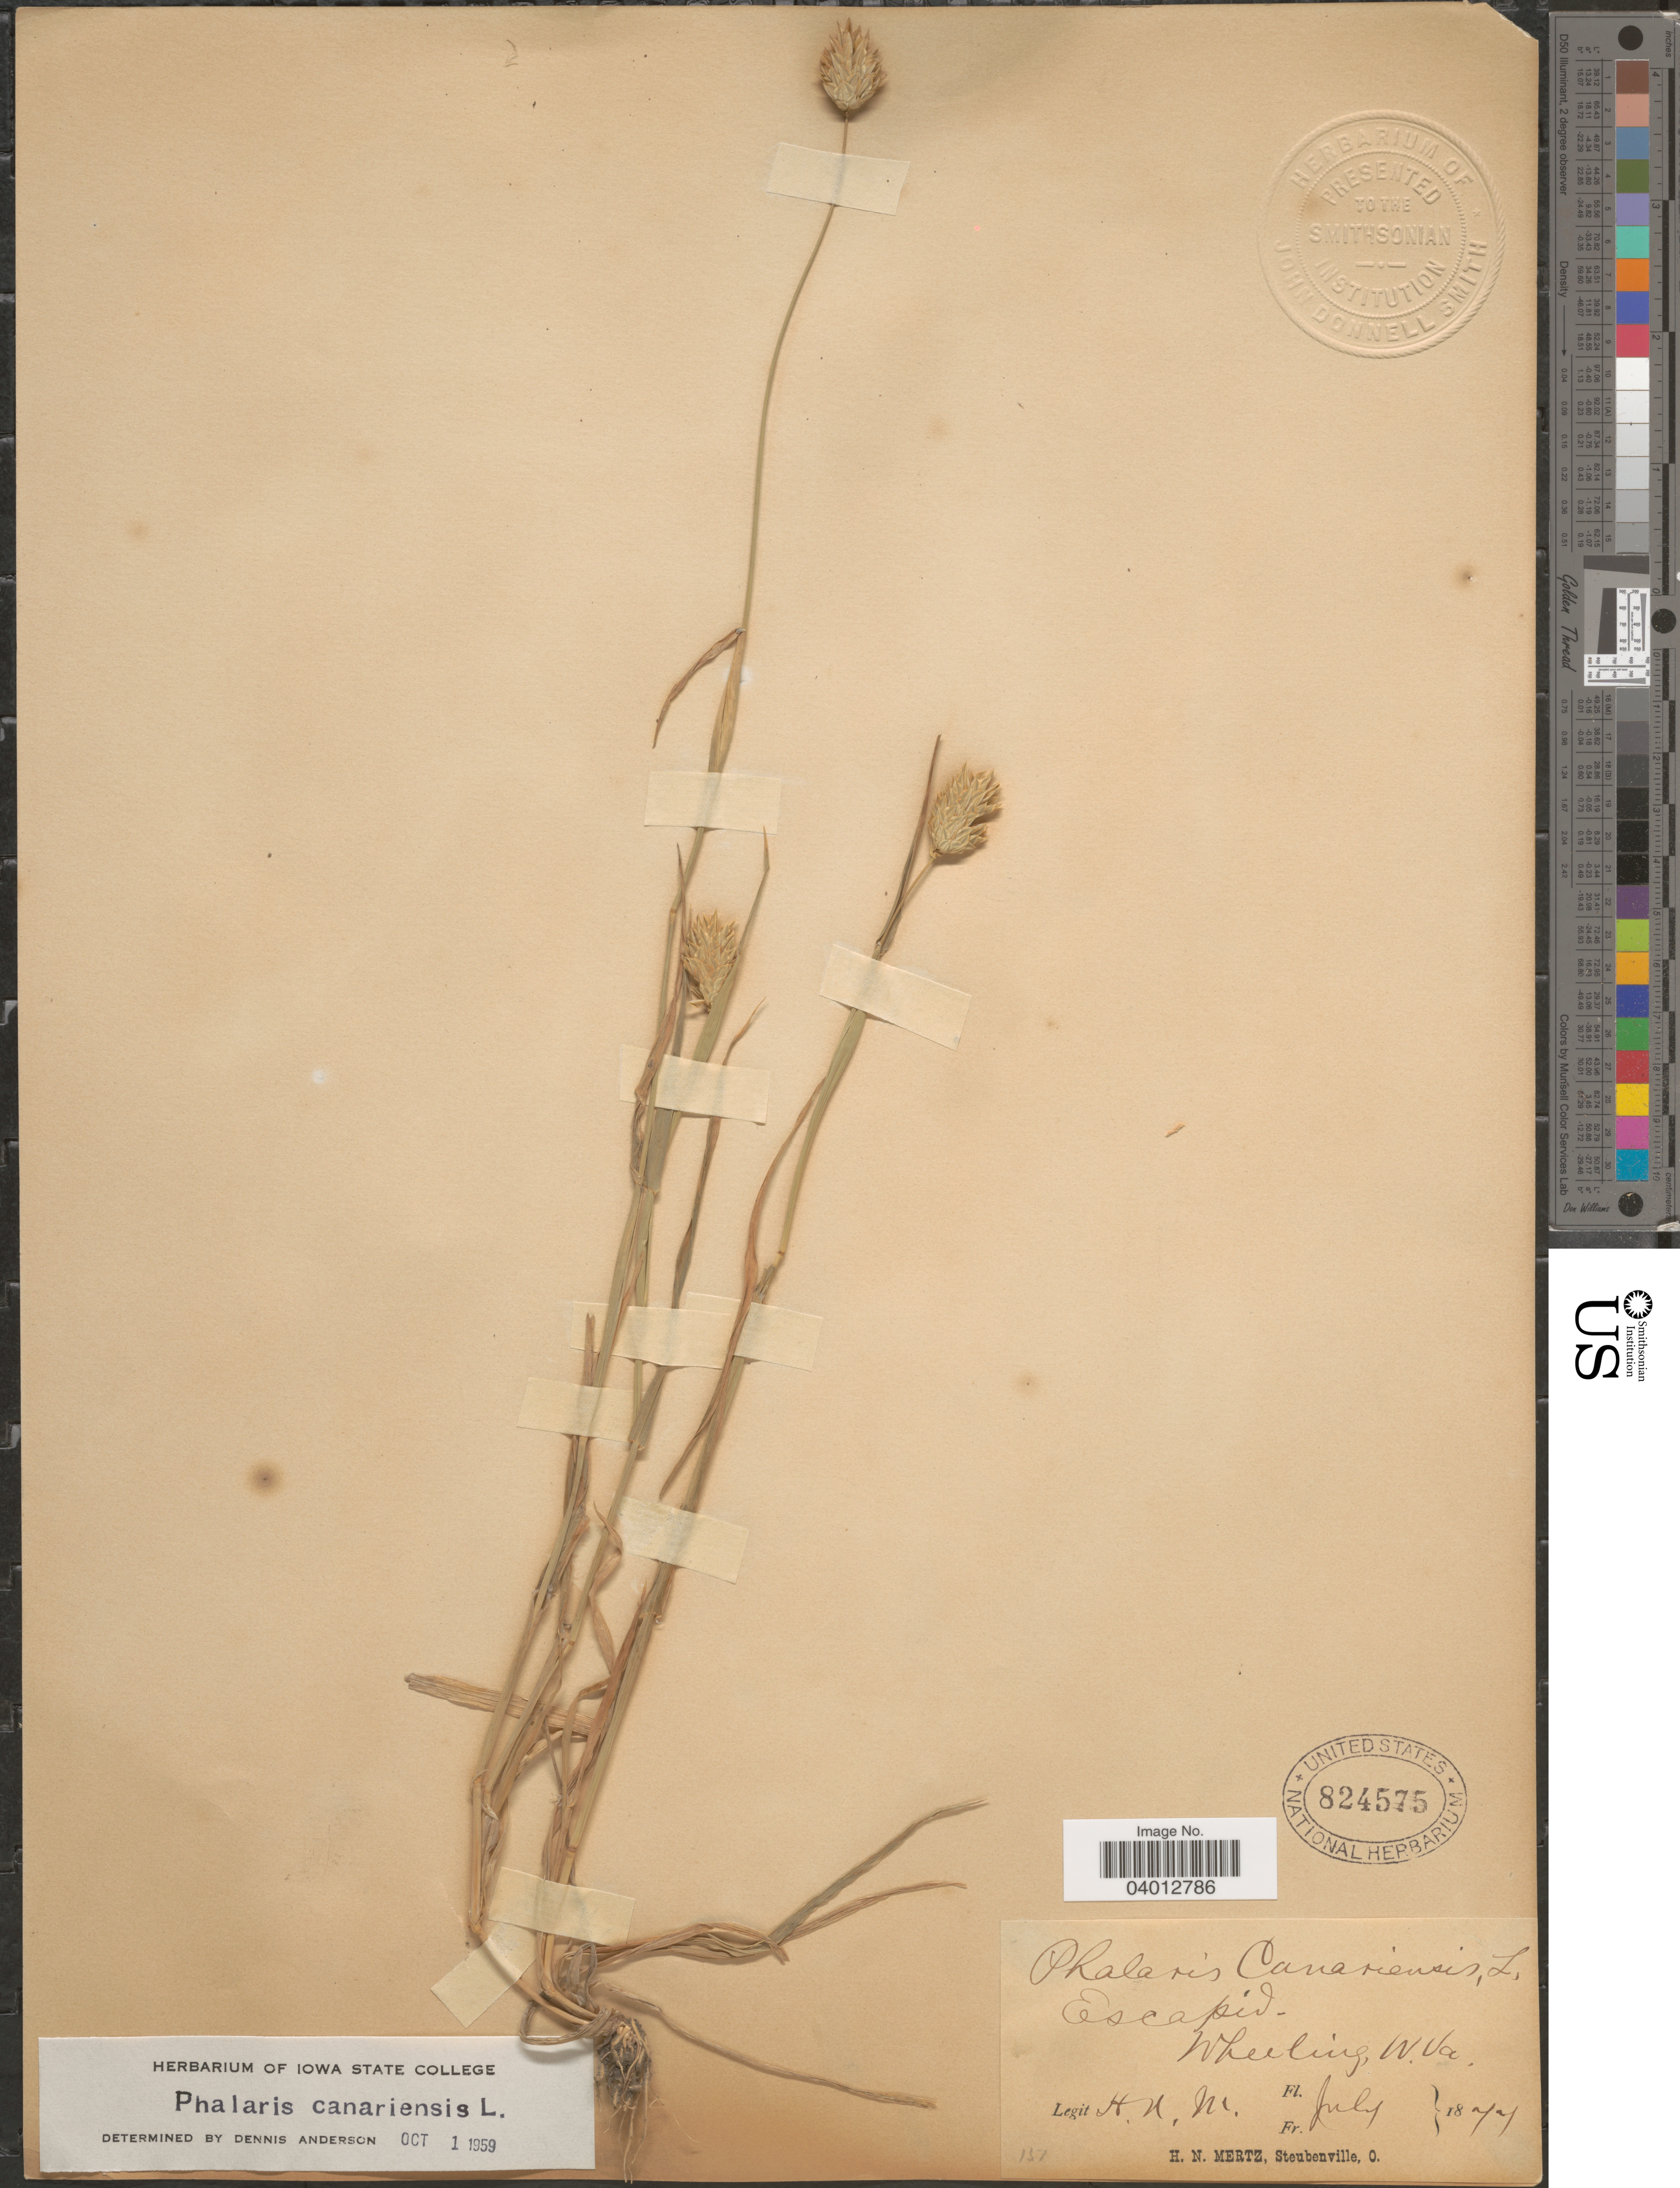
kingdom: Plantae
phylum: Tracheophyta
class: Liliopsida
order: Poales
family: Poaceae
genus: Phalaris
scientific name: Phalaris canariensis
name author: L.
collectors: H. Mertz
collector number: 151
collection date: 1877-07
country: United States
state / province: West Virginia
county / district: Ohio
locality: Wheeling.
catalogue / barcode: US 824575